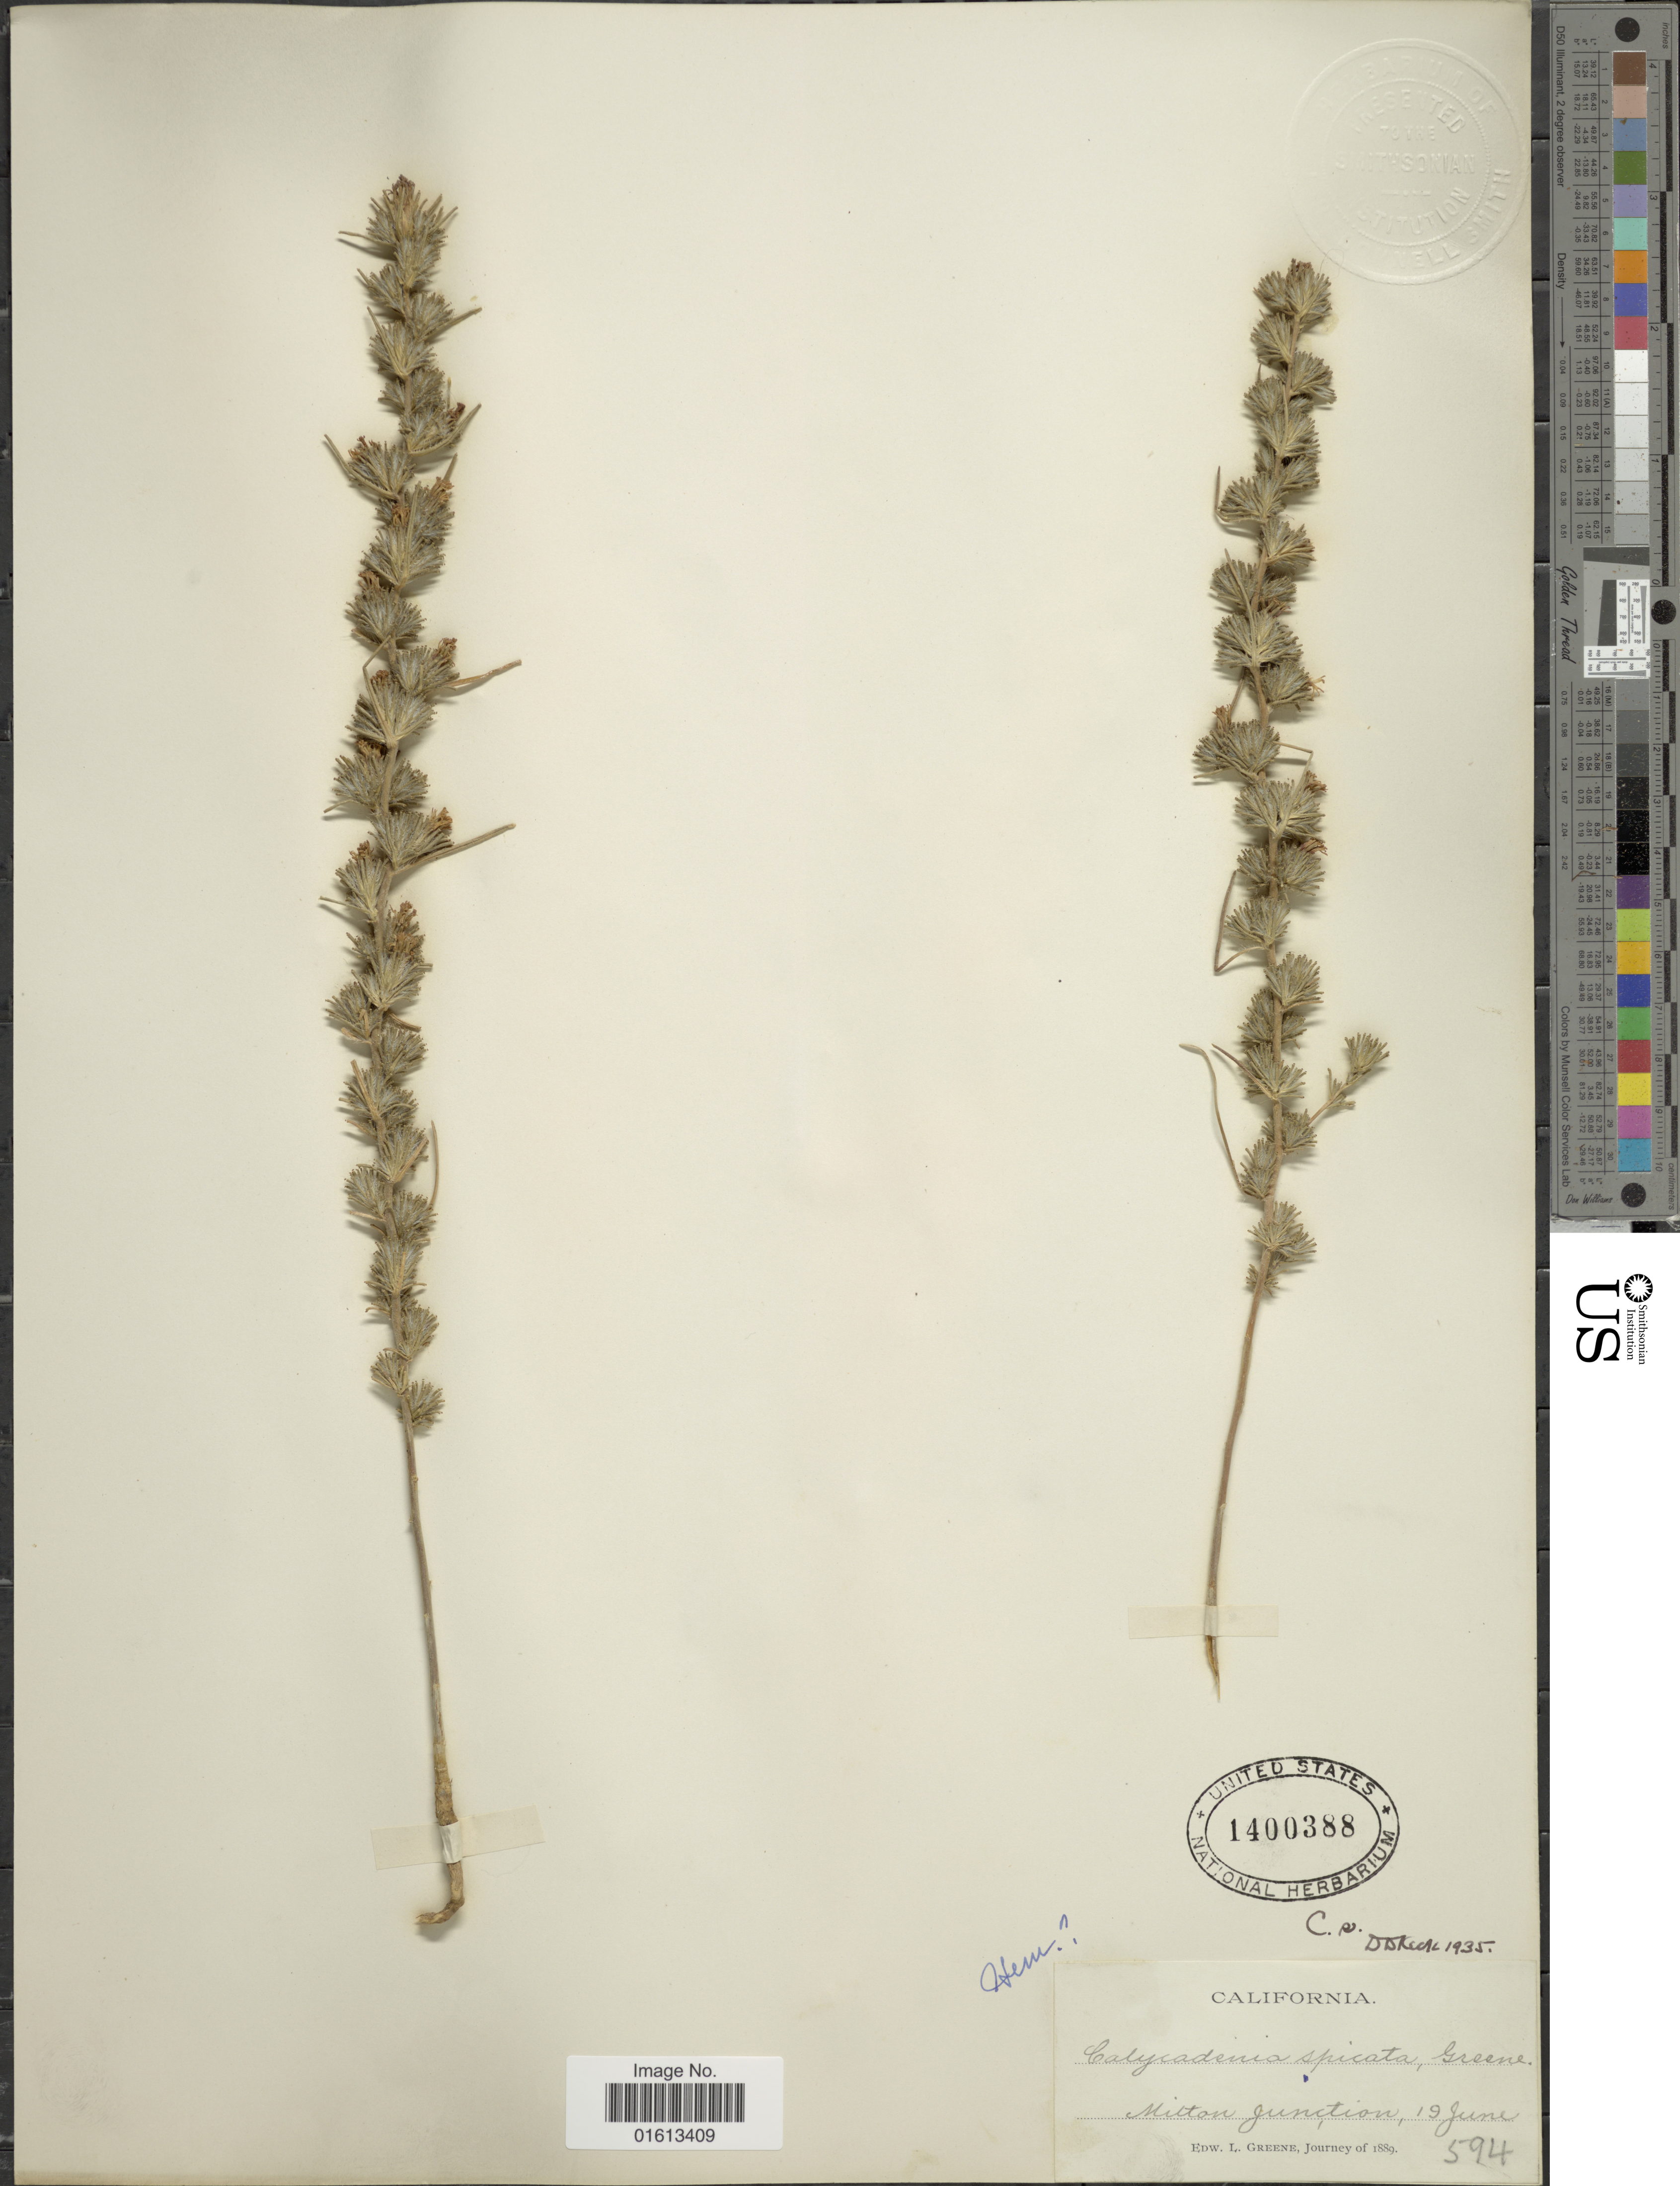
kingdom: Plantae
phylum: Tracheophyta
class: Magnoliopsida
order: Asterales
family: Asteraceae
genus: Calycadenia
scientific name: Calycadenia spicata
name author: (Greene) Greene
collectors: E. L. Greene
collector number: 594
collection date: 1889-06-19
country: United States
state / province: California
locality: Mitton Junction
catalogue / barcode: US 1400388